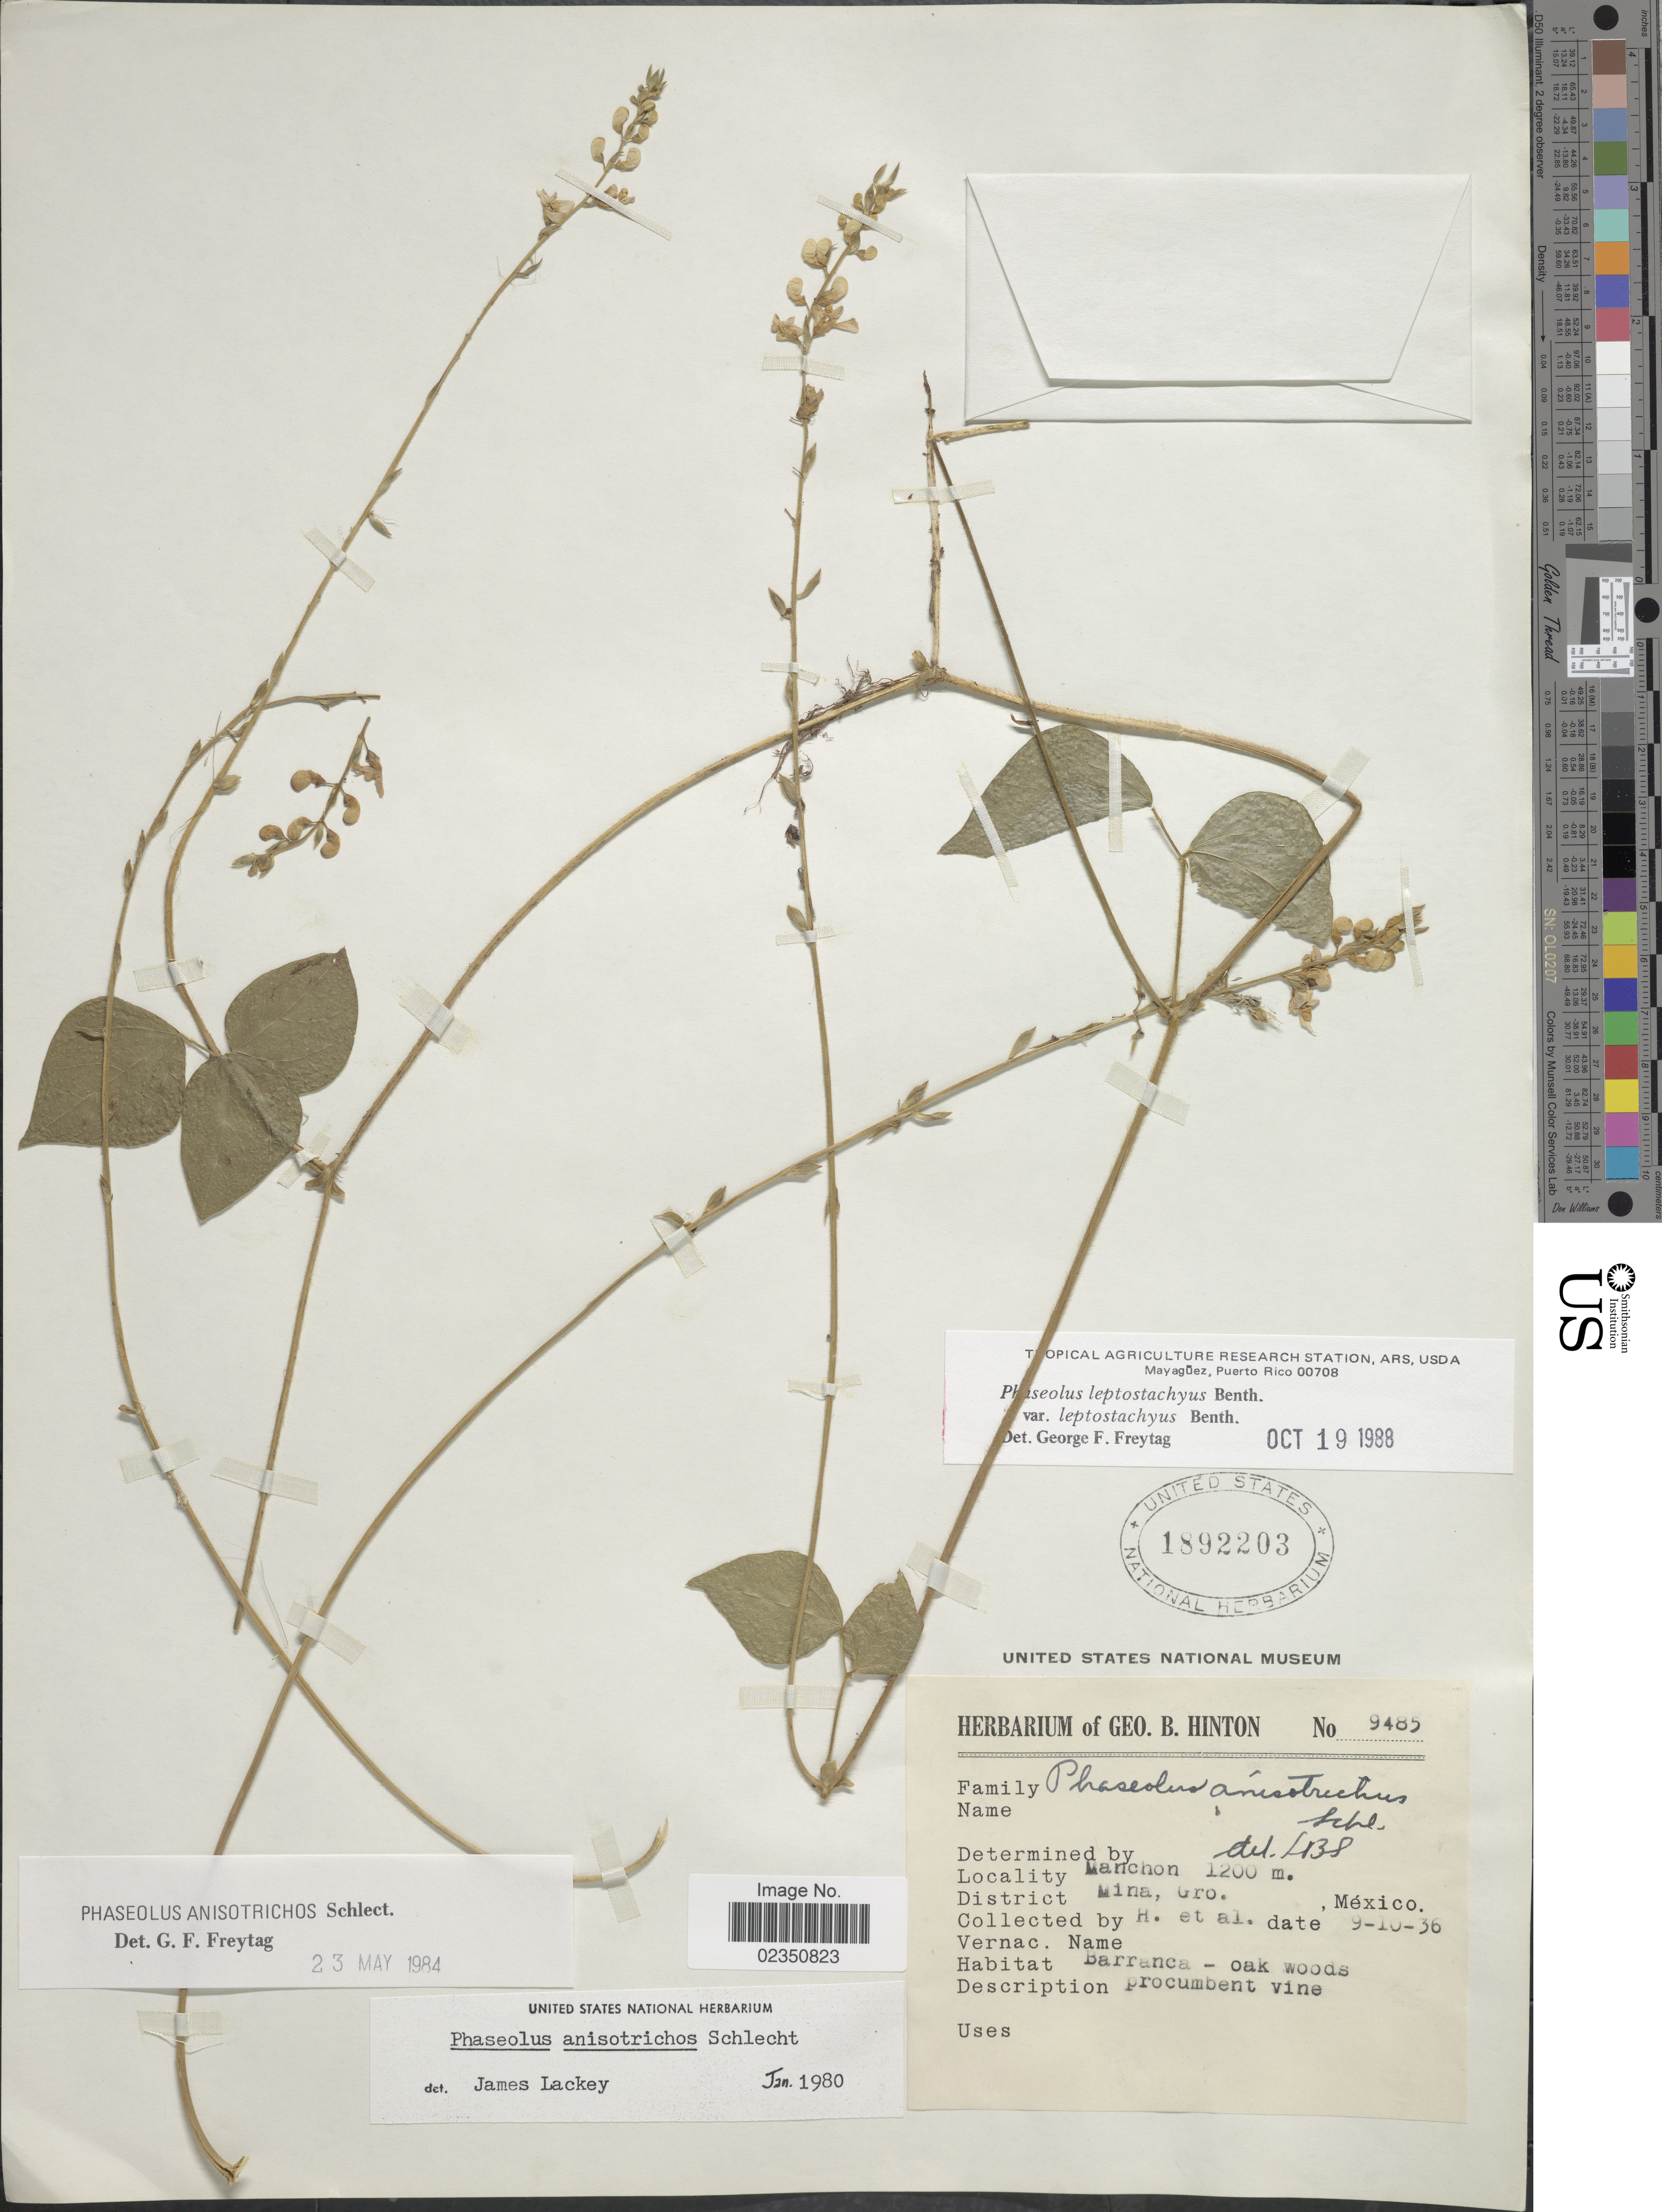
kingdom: Plantae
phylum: Tracheophyta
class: Magnoliopsida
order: Fabales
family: Fabaceae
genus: Phaseolus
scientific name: Phaseolus leptostachyus var. leptostachyus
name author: Benth.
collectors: G. B. Hinton & et al.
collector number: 9485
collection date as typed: Transcribed d/m/y: 10/9/36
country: Mexico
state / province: Guerrero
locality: Manchon, District Mina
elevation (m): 1200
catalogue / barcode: US 1892203